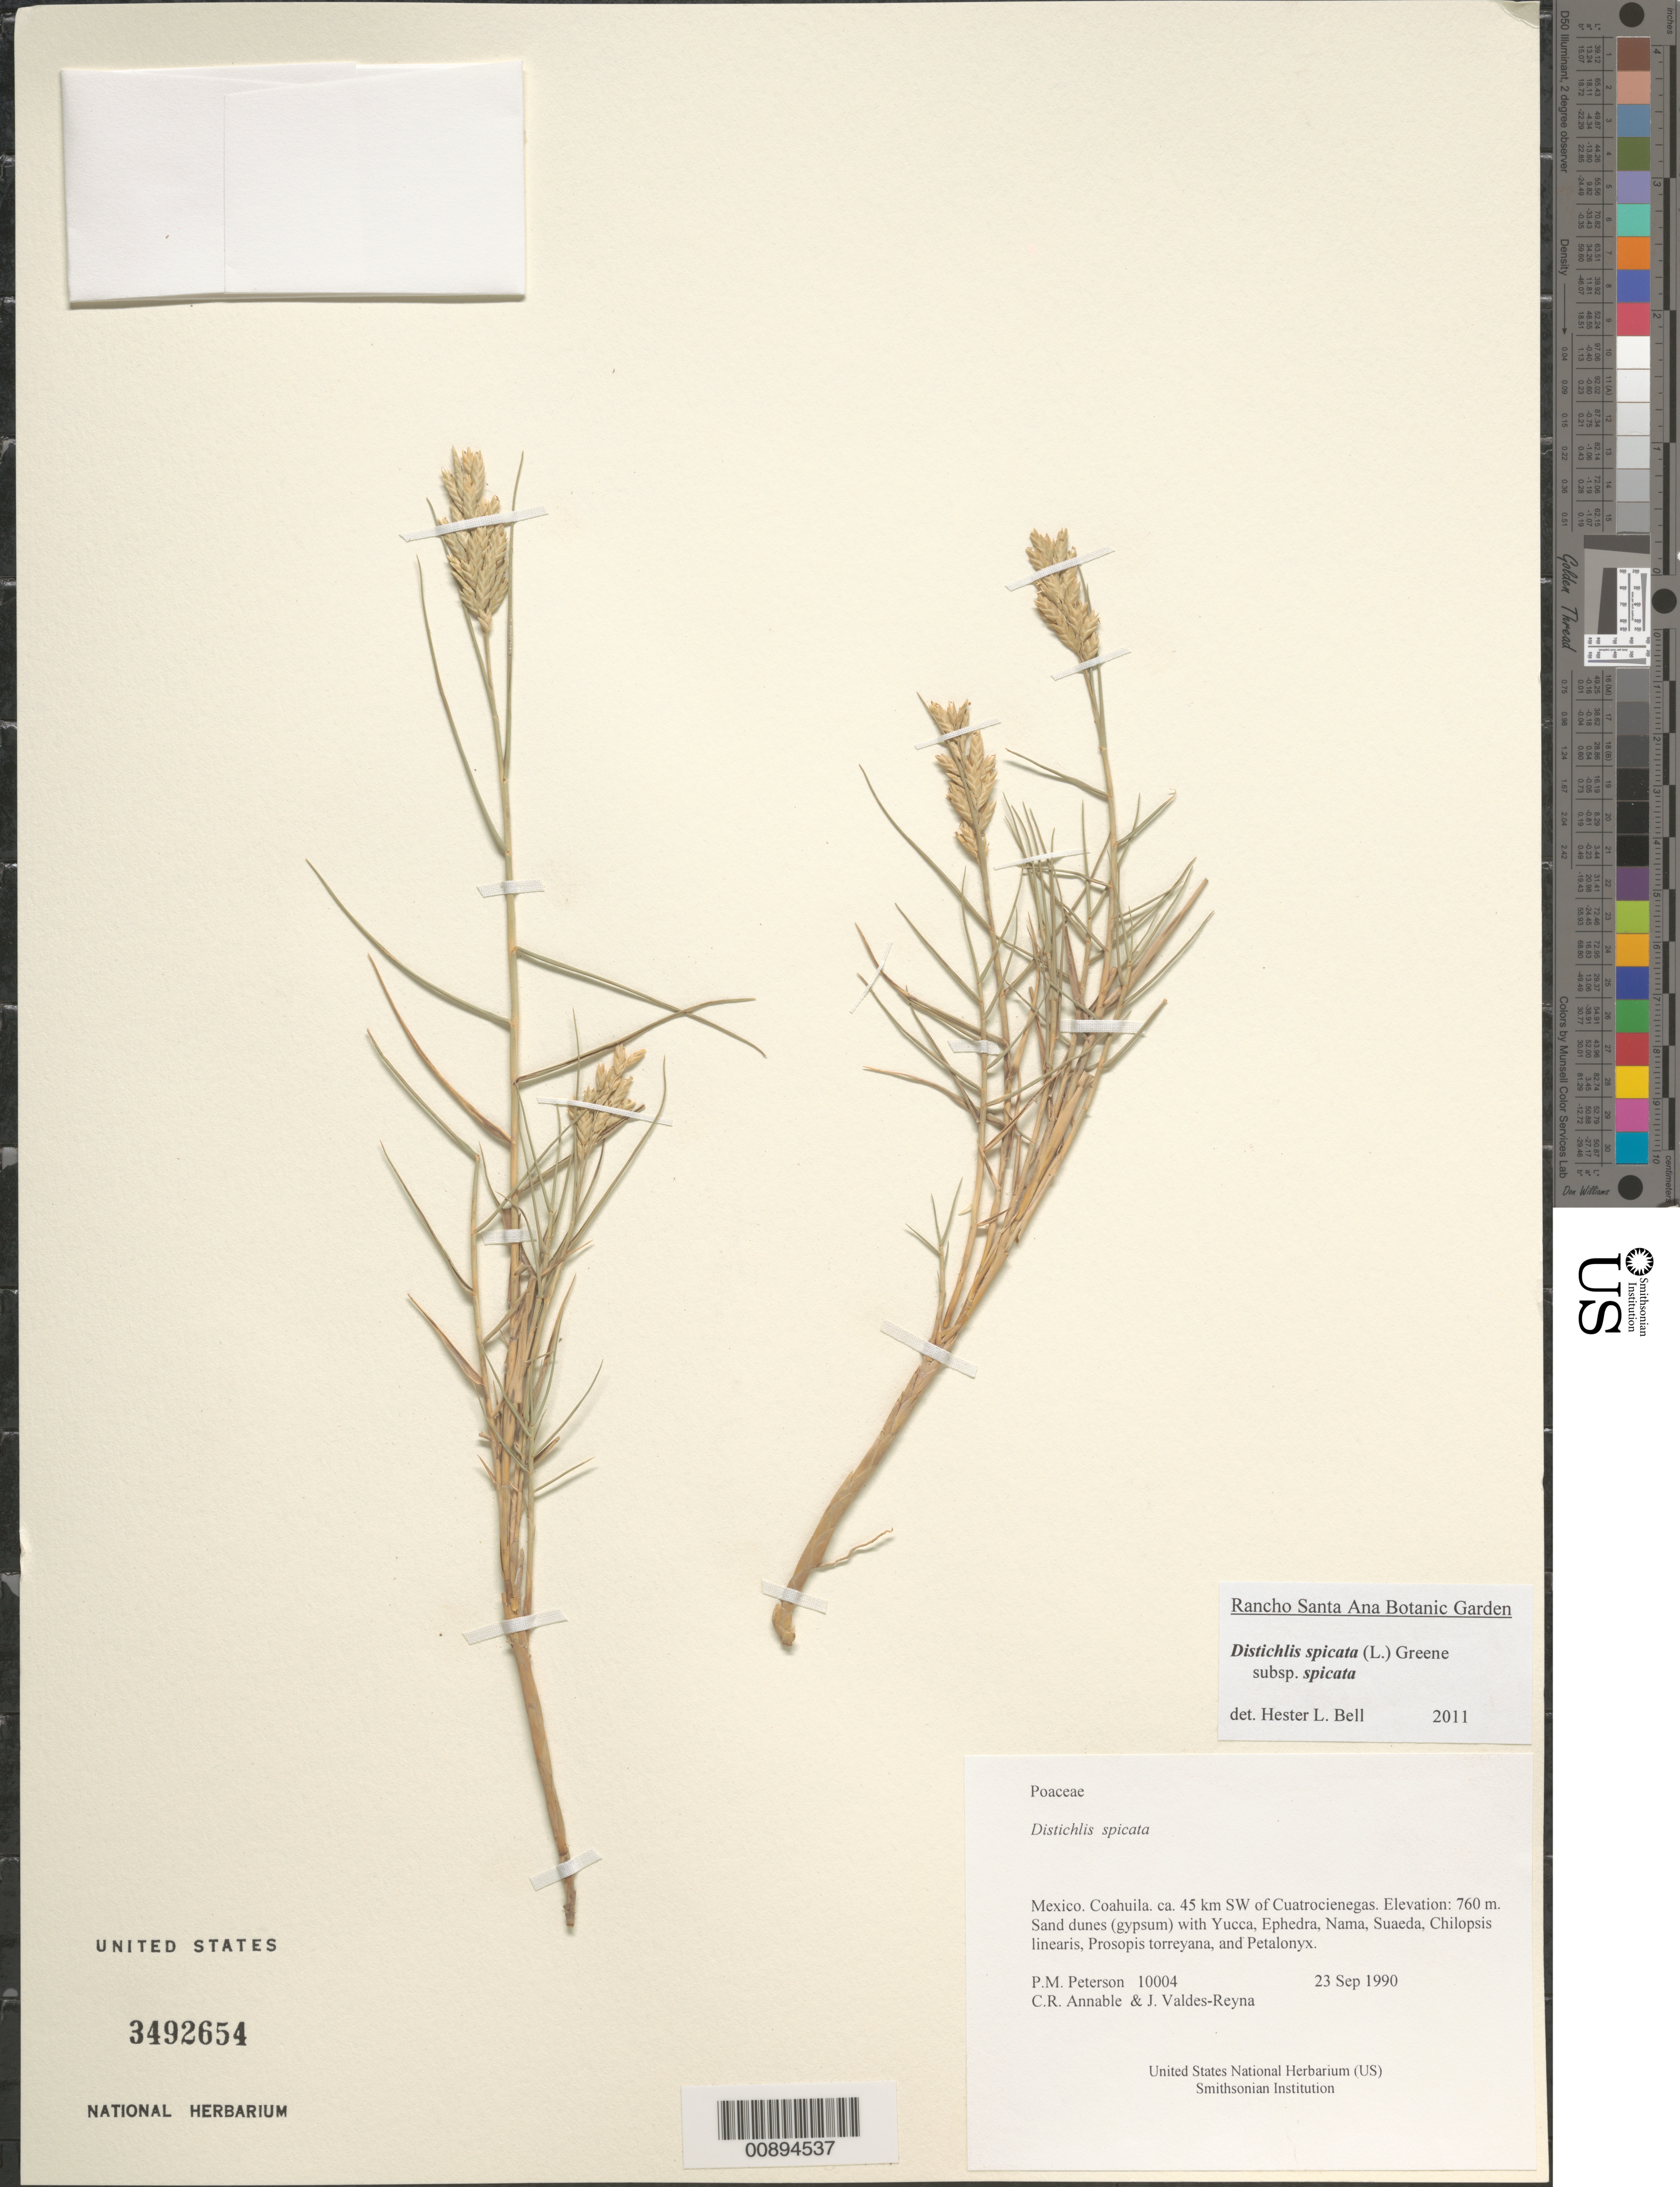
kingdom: Plantae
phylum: Tracheophyta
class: Liliopsida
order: Poales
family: Poaceae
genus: Distichlis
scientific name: Distichlis spicata subsp. spicata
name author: (L.) Greene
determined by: Bell, H. L.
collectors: P. M. Peterson, C. R. Annable & J. Valdés-Reyna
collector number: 10004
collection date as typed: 23 Sep 1990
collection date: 1990-09-23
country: Mexico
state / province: Coahuila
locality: ca. 45 km SW of Cuatrocienegas.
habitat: Sand dunes (gypsum) with Yucca, Ephedra, Nama, Suaeda, Chilopsis linearis, Prosopis torreyana, and Petalonyx.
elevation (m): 760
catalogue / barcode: US 3492654